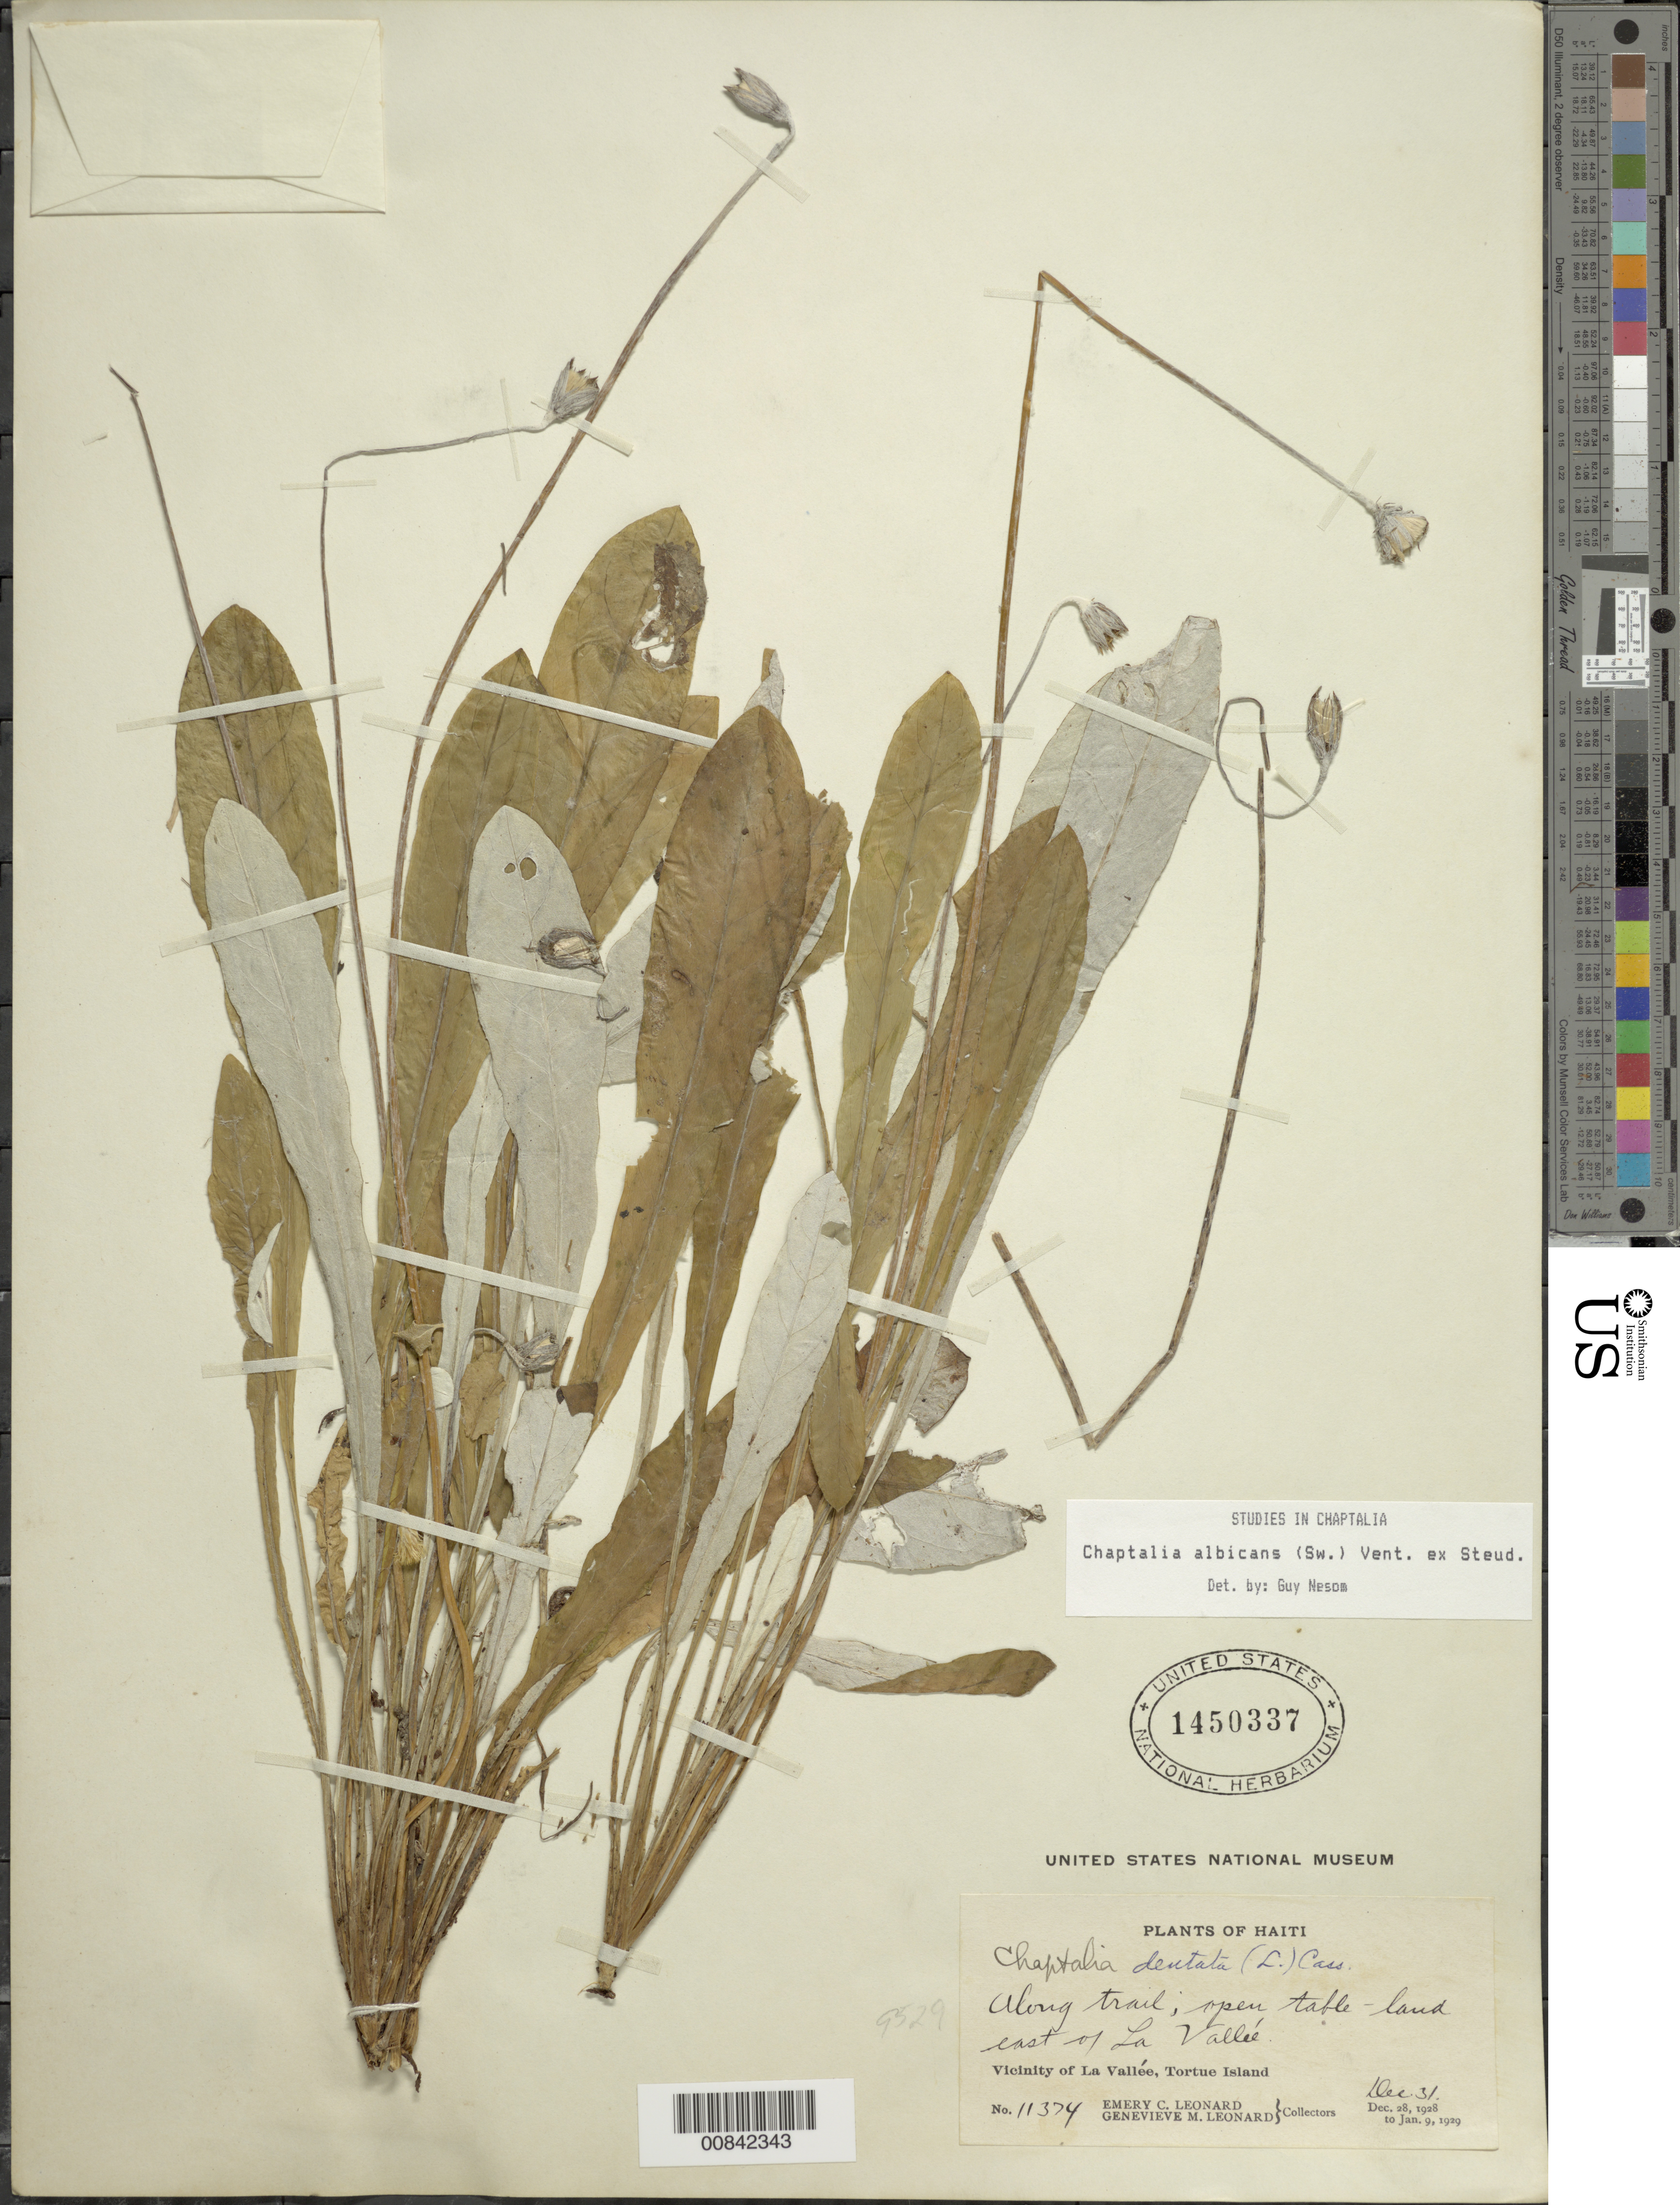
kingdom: Plantae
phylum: Tracheophyta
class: Magnoliopsida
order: Asterales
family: Asteraceae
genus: Chaptalia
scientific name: Chaptalia albicans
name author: (Sw.) Vent. ex B.D. Jacks.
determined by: Nesom, Guy L.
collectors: E. C. Leonard & G. M. Leonard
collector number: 11374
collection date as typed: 31 Dec 1928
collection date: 1928-12-31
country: Haiti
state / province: Nord-Ouest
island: Île de la Tortue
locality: Vicinity of La Vallée, open table-land E of town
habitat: Along trail of open table-land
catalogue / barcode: US 1450337